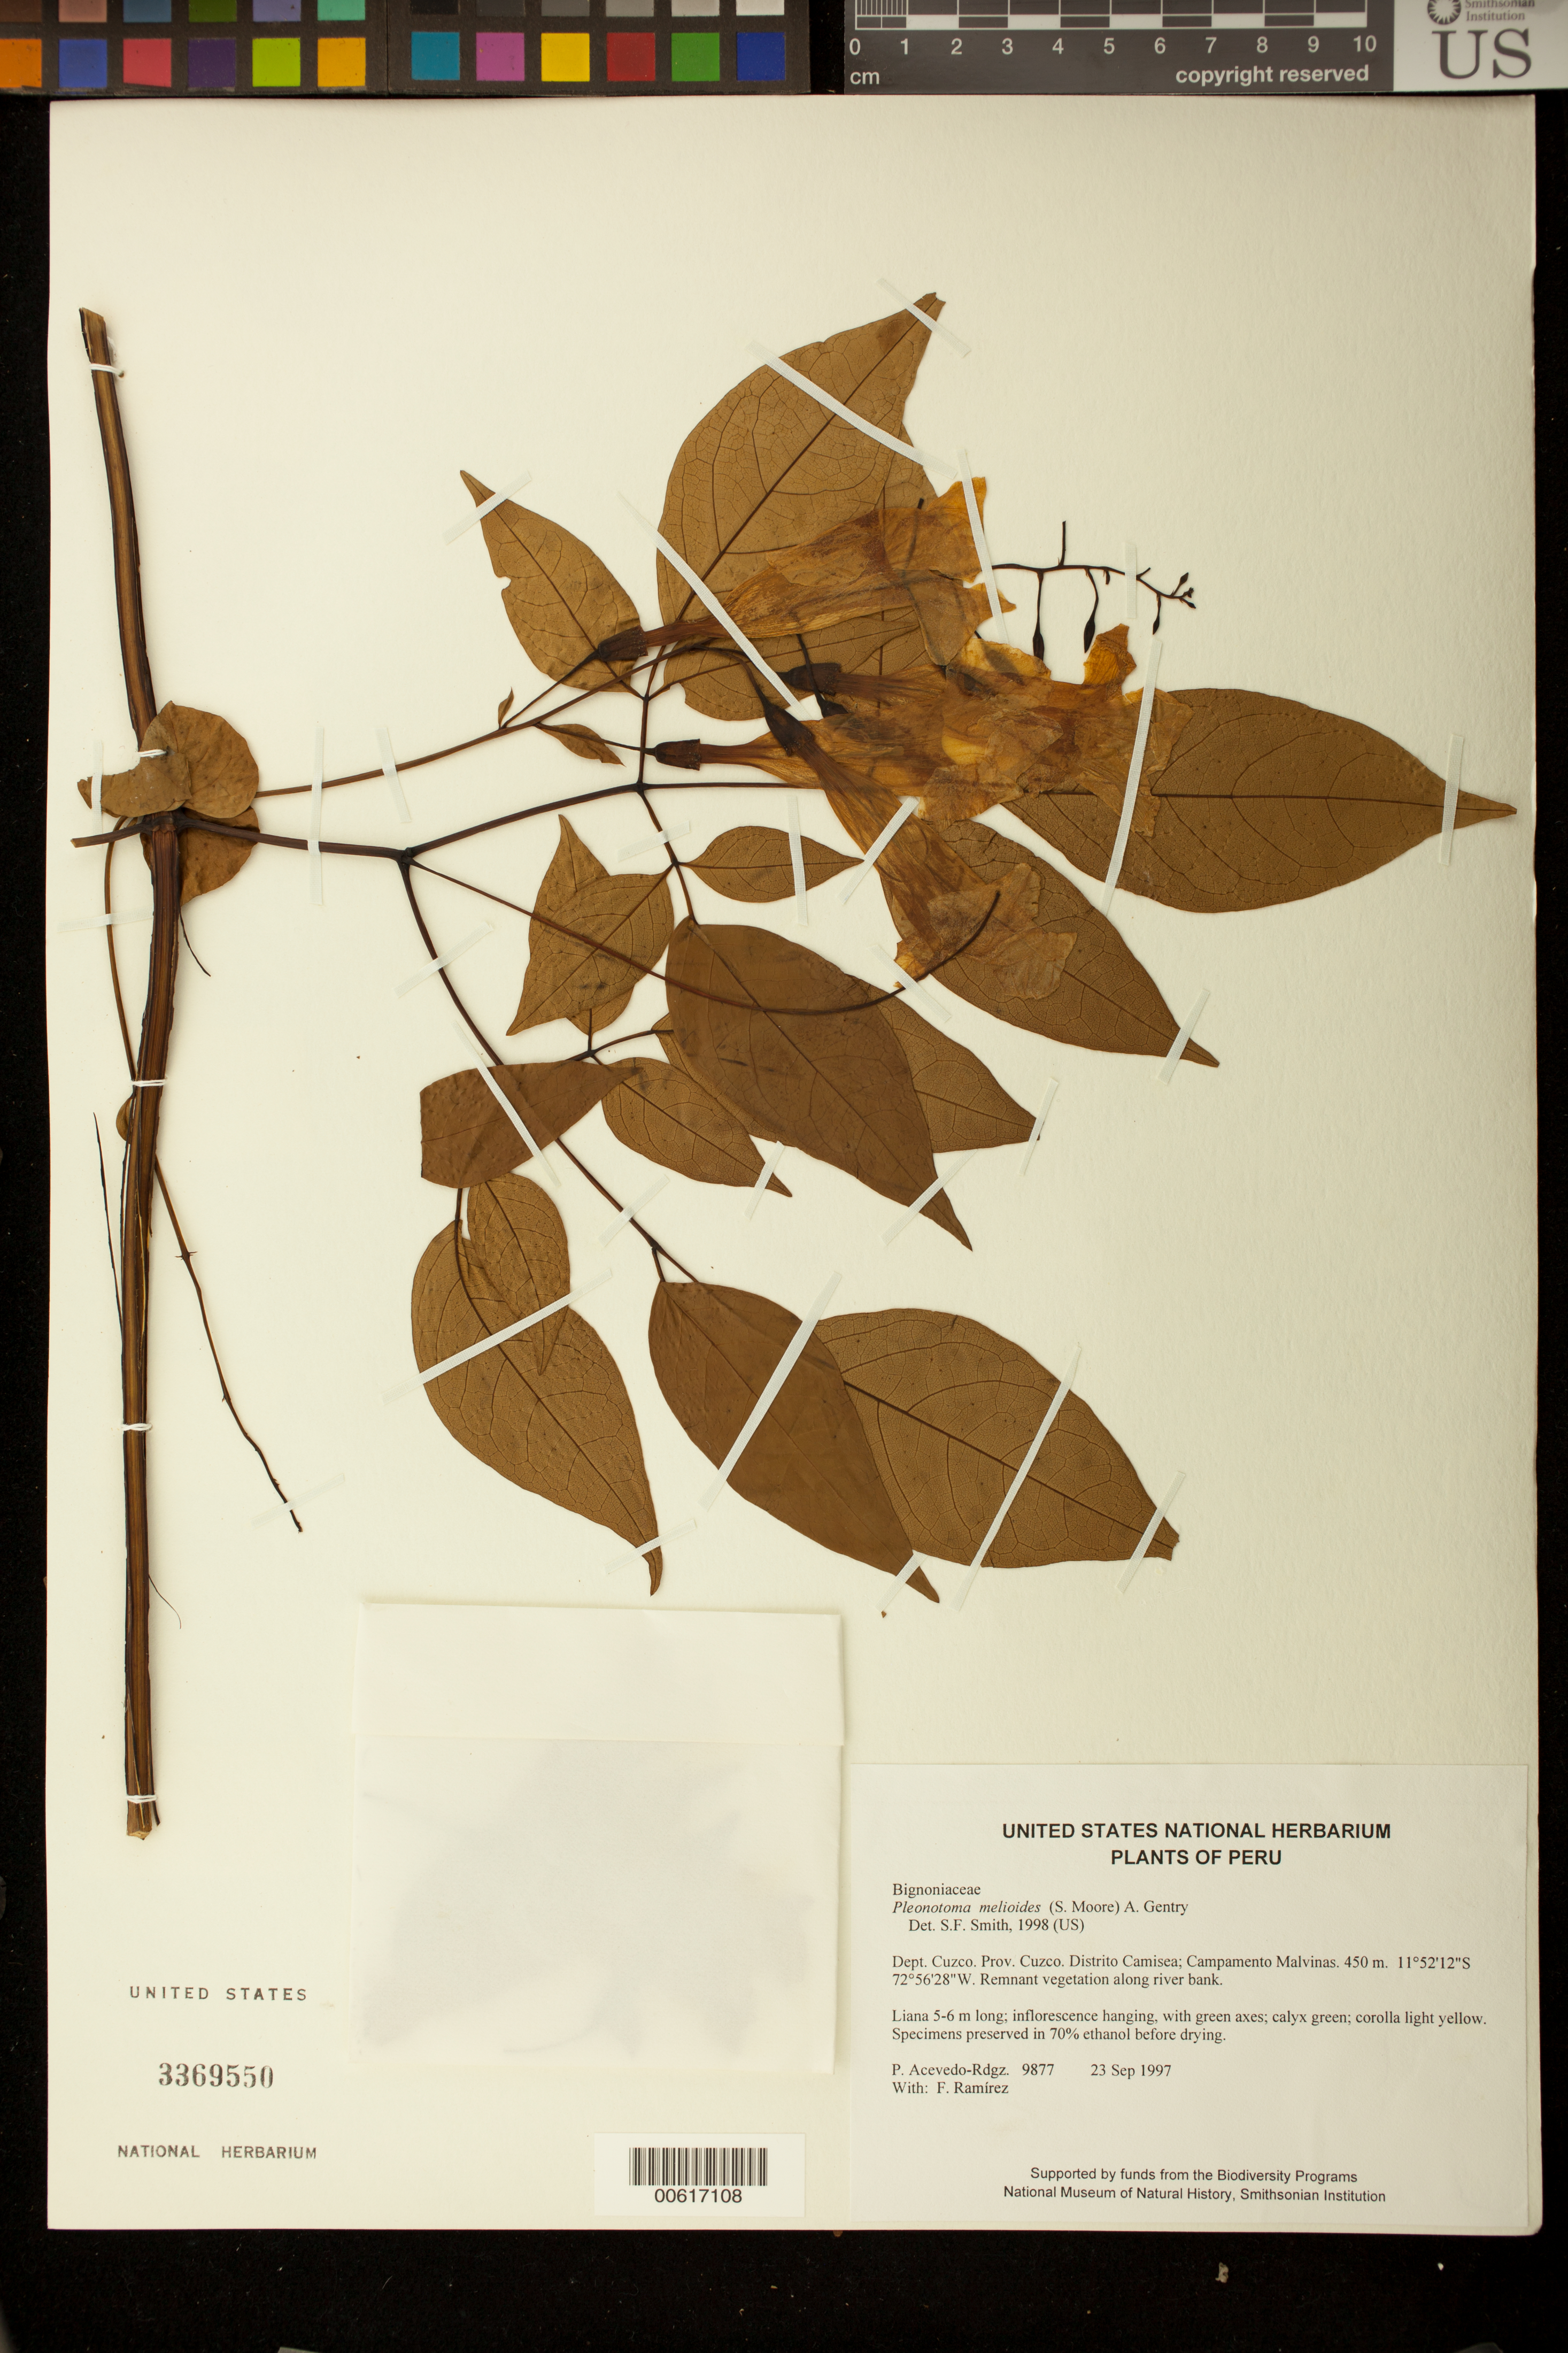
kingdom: Plantae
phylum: Tracheophyta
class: Magnoliopsida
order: Lamiales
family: Bignoniaceae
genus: Pleonotoma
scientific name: Pleonotoma melioides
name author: (S. Moore) A.H. Gentry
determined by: Smith, Stephen F., (US), NMNH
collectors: P. Acevedo-Rodr. & F. Ramirez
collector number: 9877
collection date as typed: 23 Sep 1997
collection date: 1997-09-23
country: Peru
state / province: Cusco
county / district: Cusco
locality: Distrito Camisea; Campamento Malvinas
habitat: Remnant vegetation along river bank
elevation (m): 450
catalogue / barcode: US 3369550